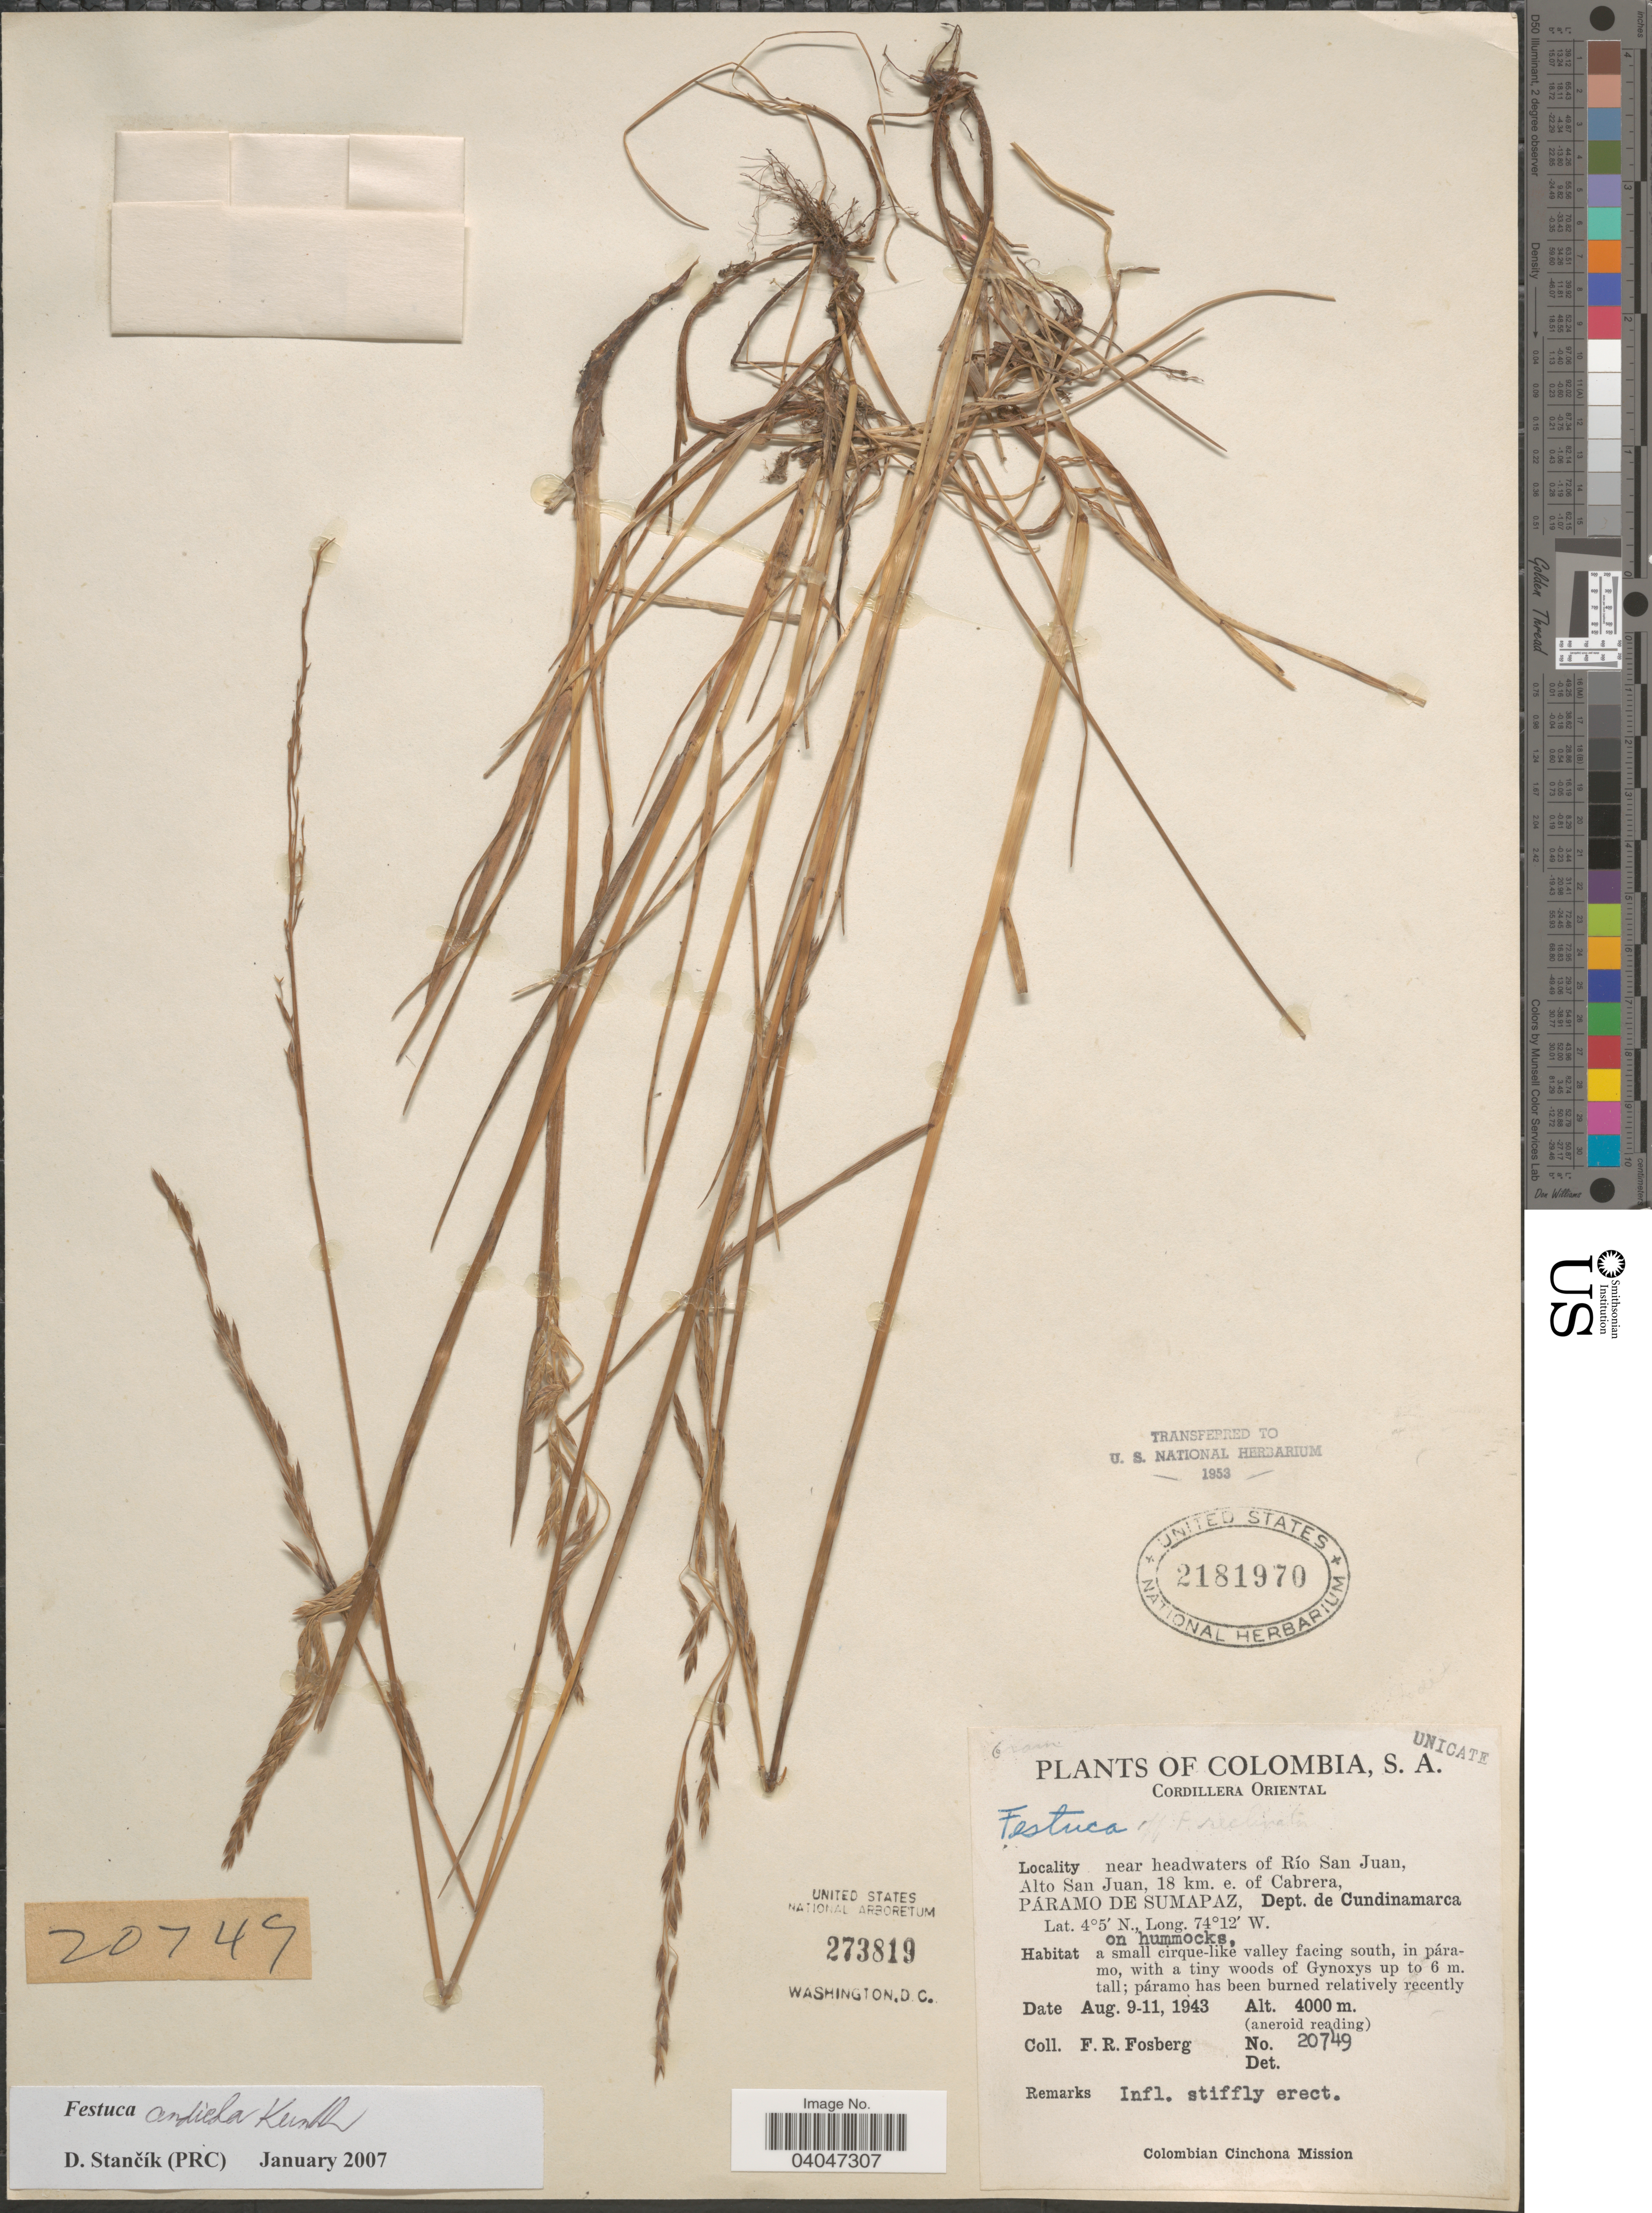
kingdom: Plantae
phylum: Tracheophyta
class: Liliopsida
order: Poales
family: Poaceae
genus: Festuca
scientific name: Festuca andicola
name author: Kunth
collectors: F. R. Fosberg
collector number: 20749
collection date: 1943-08-09/1943-08-11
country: Colombia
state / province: Cundinamarca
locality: Cordillera Oriental. Near headwaters of Río San Juan, Alto San Juan, 18 km. e. of Cabrera, Páramo de Sumapaz, Dept. de Cundinamarca. A small cirque-like valley facing south, in páramo.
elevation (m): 4000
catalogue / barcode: US 2181970